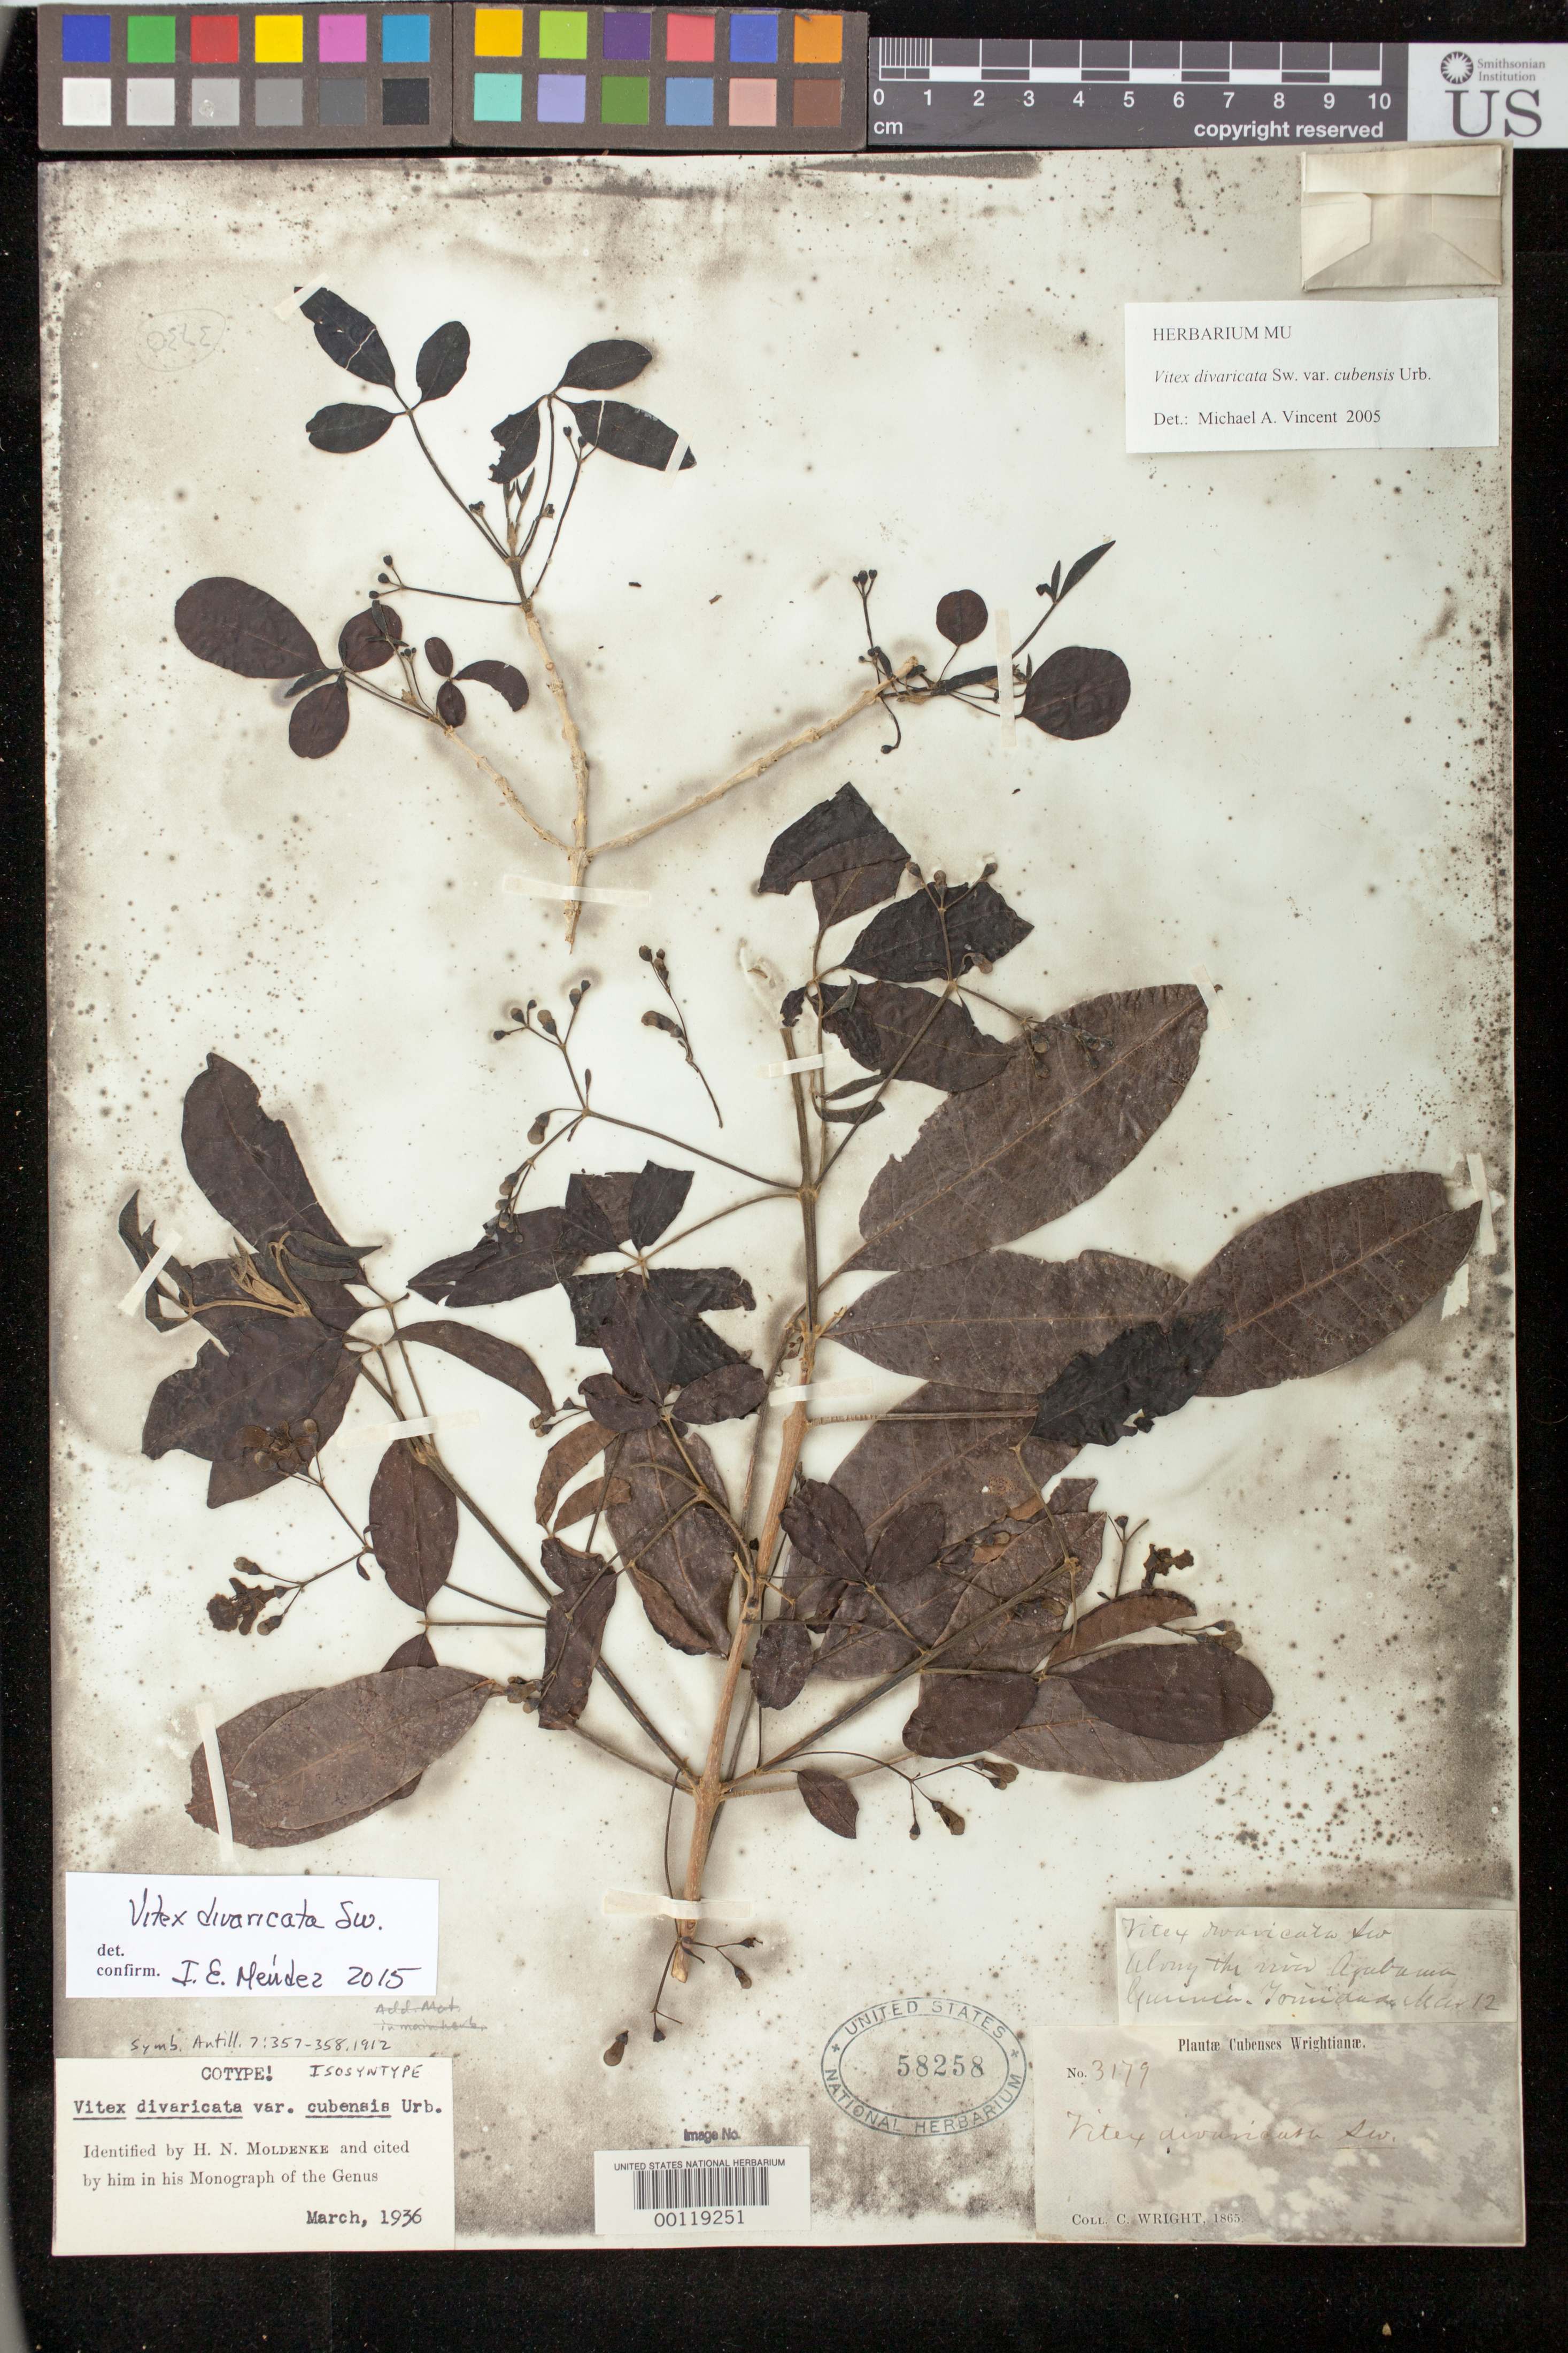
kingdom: Plantae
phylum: Tracheophyta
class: Magnoliopsida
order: Lamiales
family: Lamiaceae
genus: Vitex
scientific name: Vitex divaricata var. cubensis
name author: Urb.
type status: Syntype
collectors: C. Wright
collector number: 3179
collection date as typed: Jun 1865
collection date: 1865-06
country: Cuba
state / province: Las Villas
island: Greater Antilles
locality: Near Cieneguita.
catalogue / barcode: US 58258